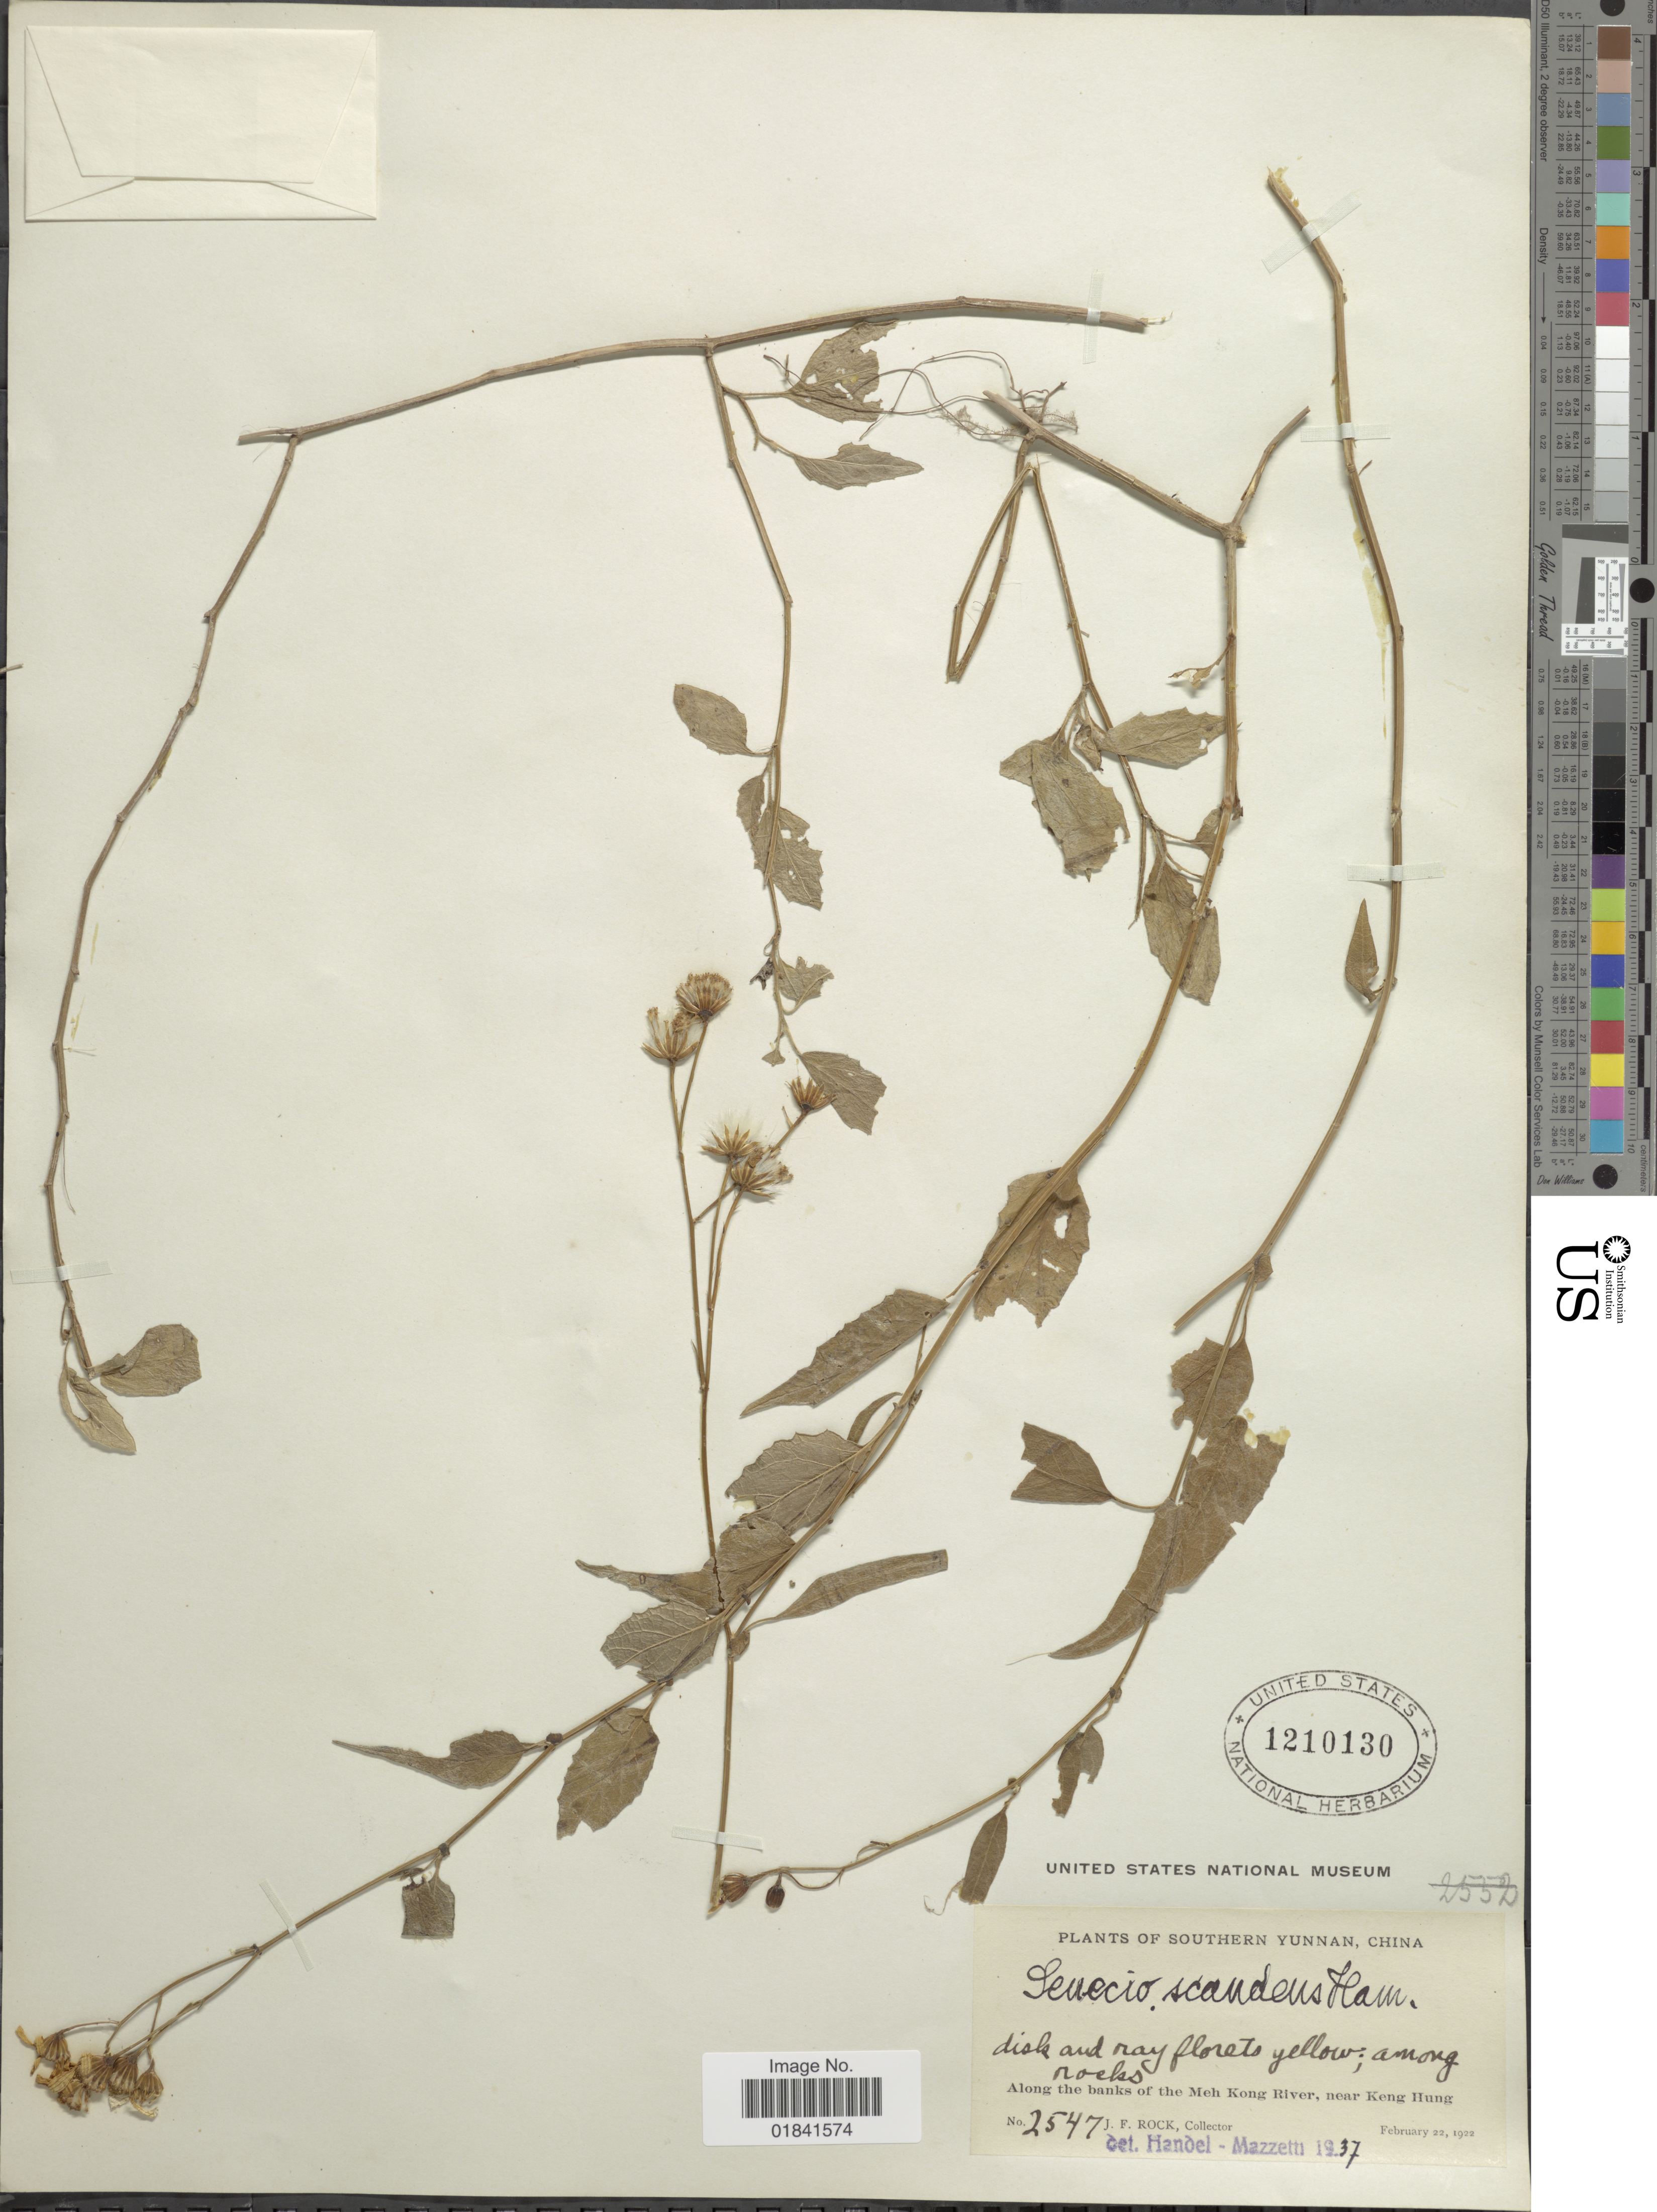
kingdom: Plantae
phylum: Tracheophyta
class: Magnoliopsida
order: Asterales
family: Asteraceae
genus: Senecio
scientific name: Senecio scandens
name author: Buch.-Ham. ex D. Don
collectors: J. F. Rock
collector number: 2547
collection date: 1922-02-22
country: China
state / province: Yunnan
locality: Southern Yunnan, Along the banks of the Meh Kong River, near Keng Hung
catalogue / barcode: US 1210130